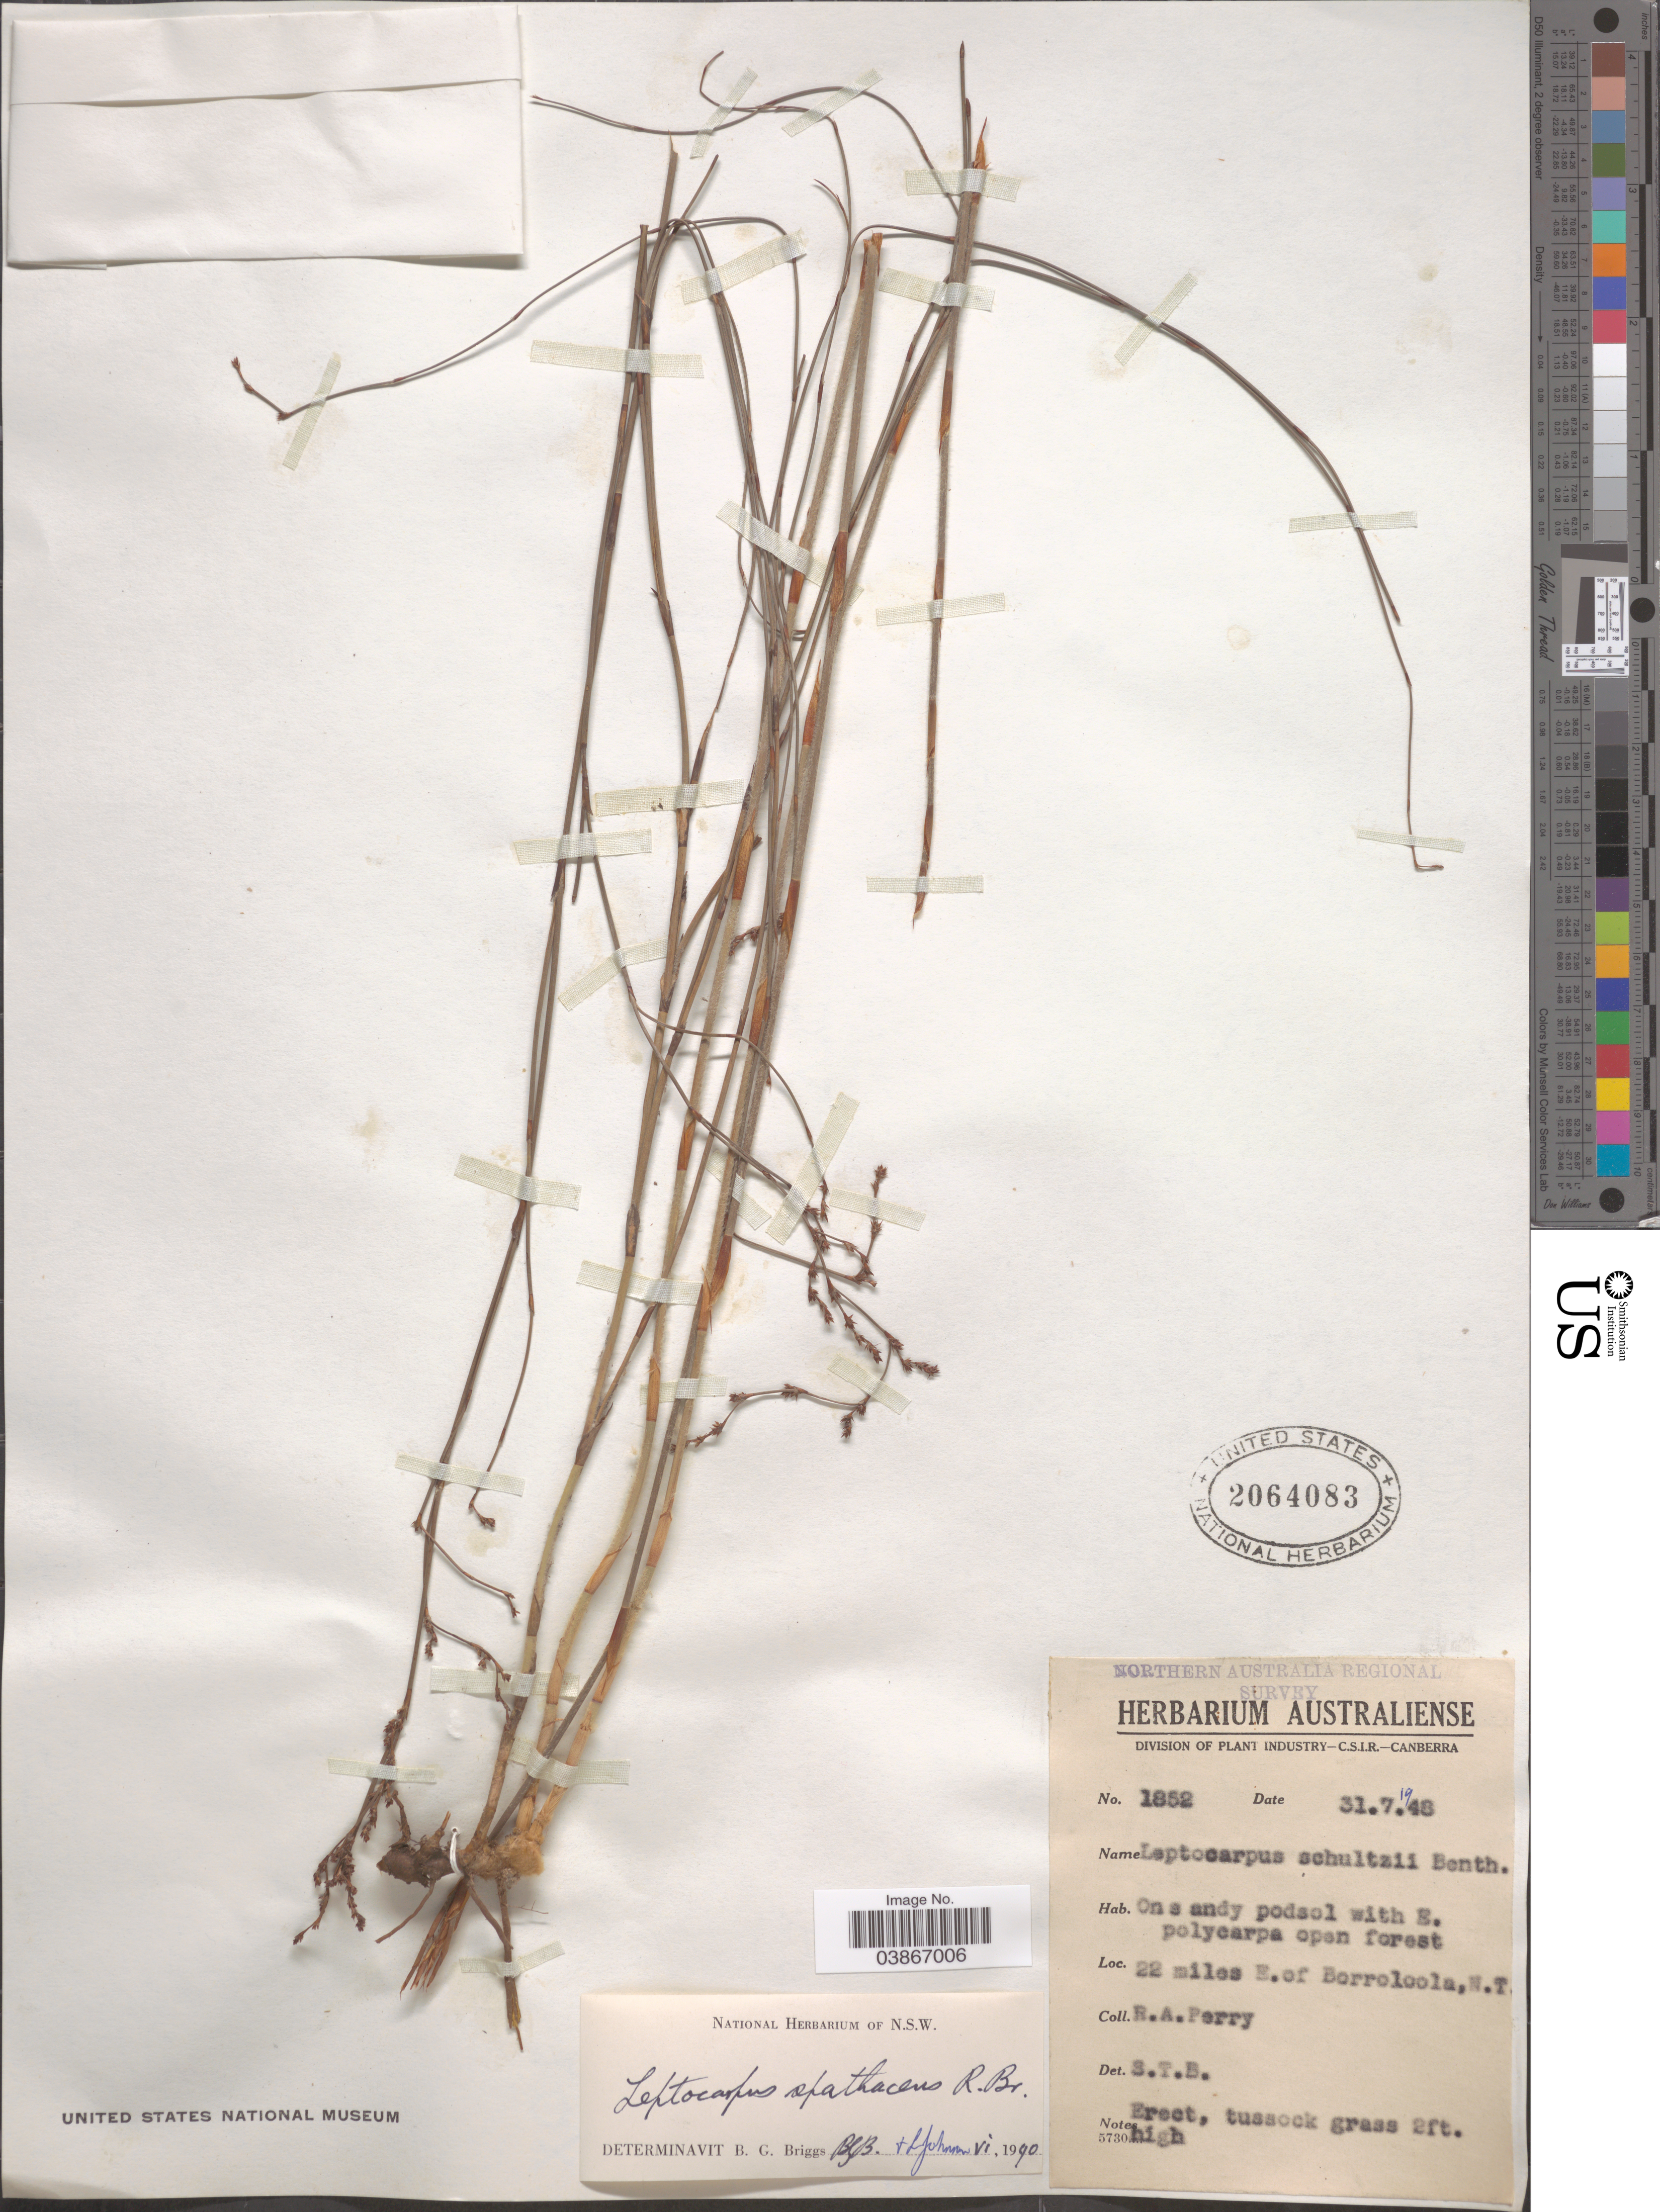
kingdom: Plantae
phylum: Tracheophyta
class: Liliopsida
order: Poales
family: Restionaceae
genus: Dapsilanthus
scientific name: Dapsilanthus spathaceus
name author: (R. Br.) B.G. Briggs & L.A.S. Johnson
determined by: Strong, Mark T., (BOT), Smithsonian Institution - National Museum of Natural History (UNITED STATES)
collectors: Perry, R. A.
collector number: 1852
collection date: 1948-07-31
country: Australia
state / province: Northern Territory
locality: Northern Australia. 22 miles E. of Borroloola.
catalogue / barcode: US 2064083